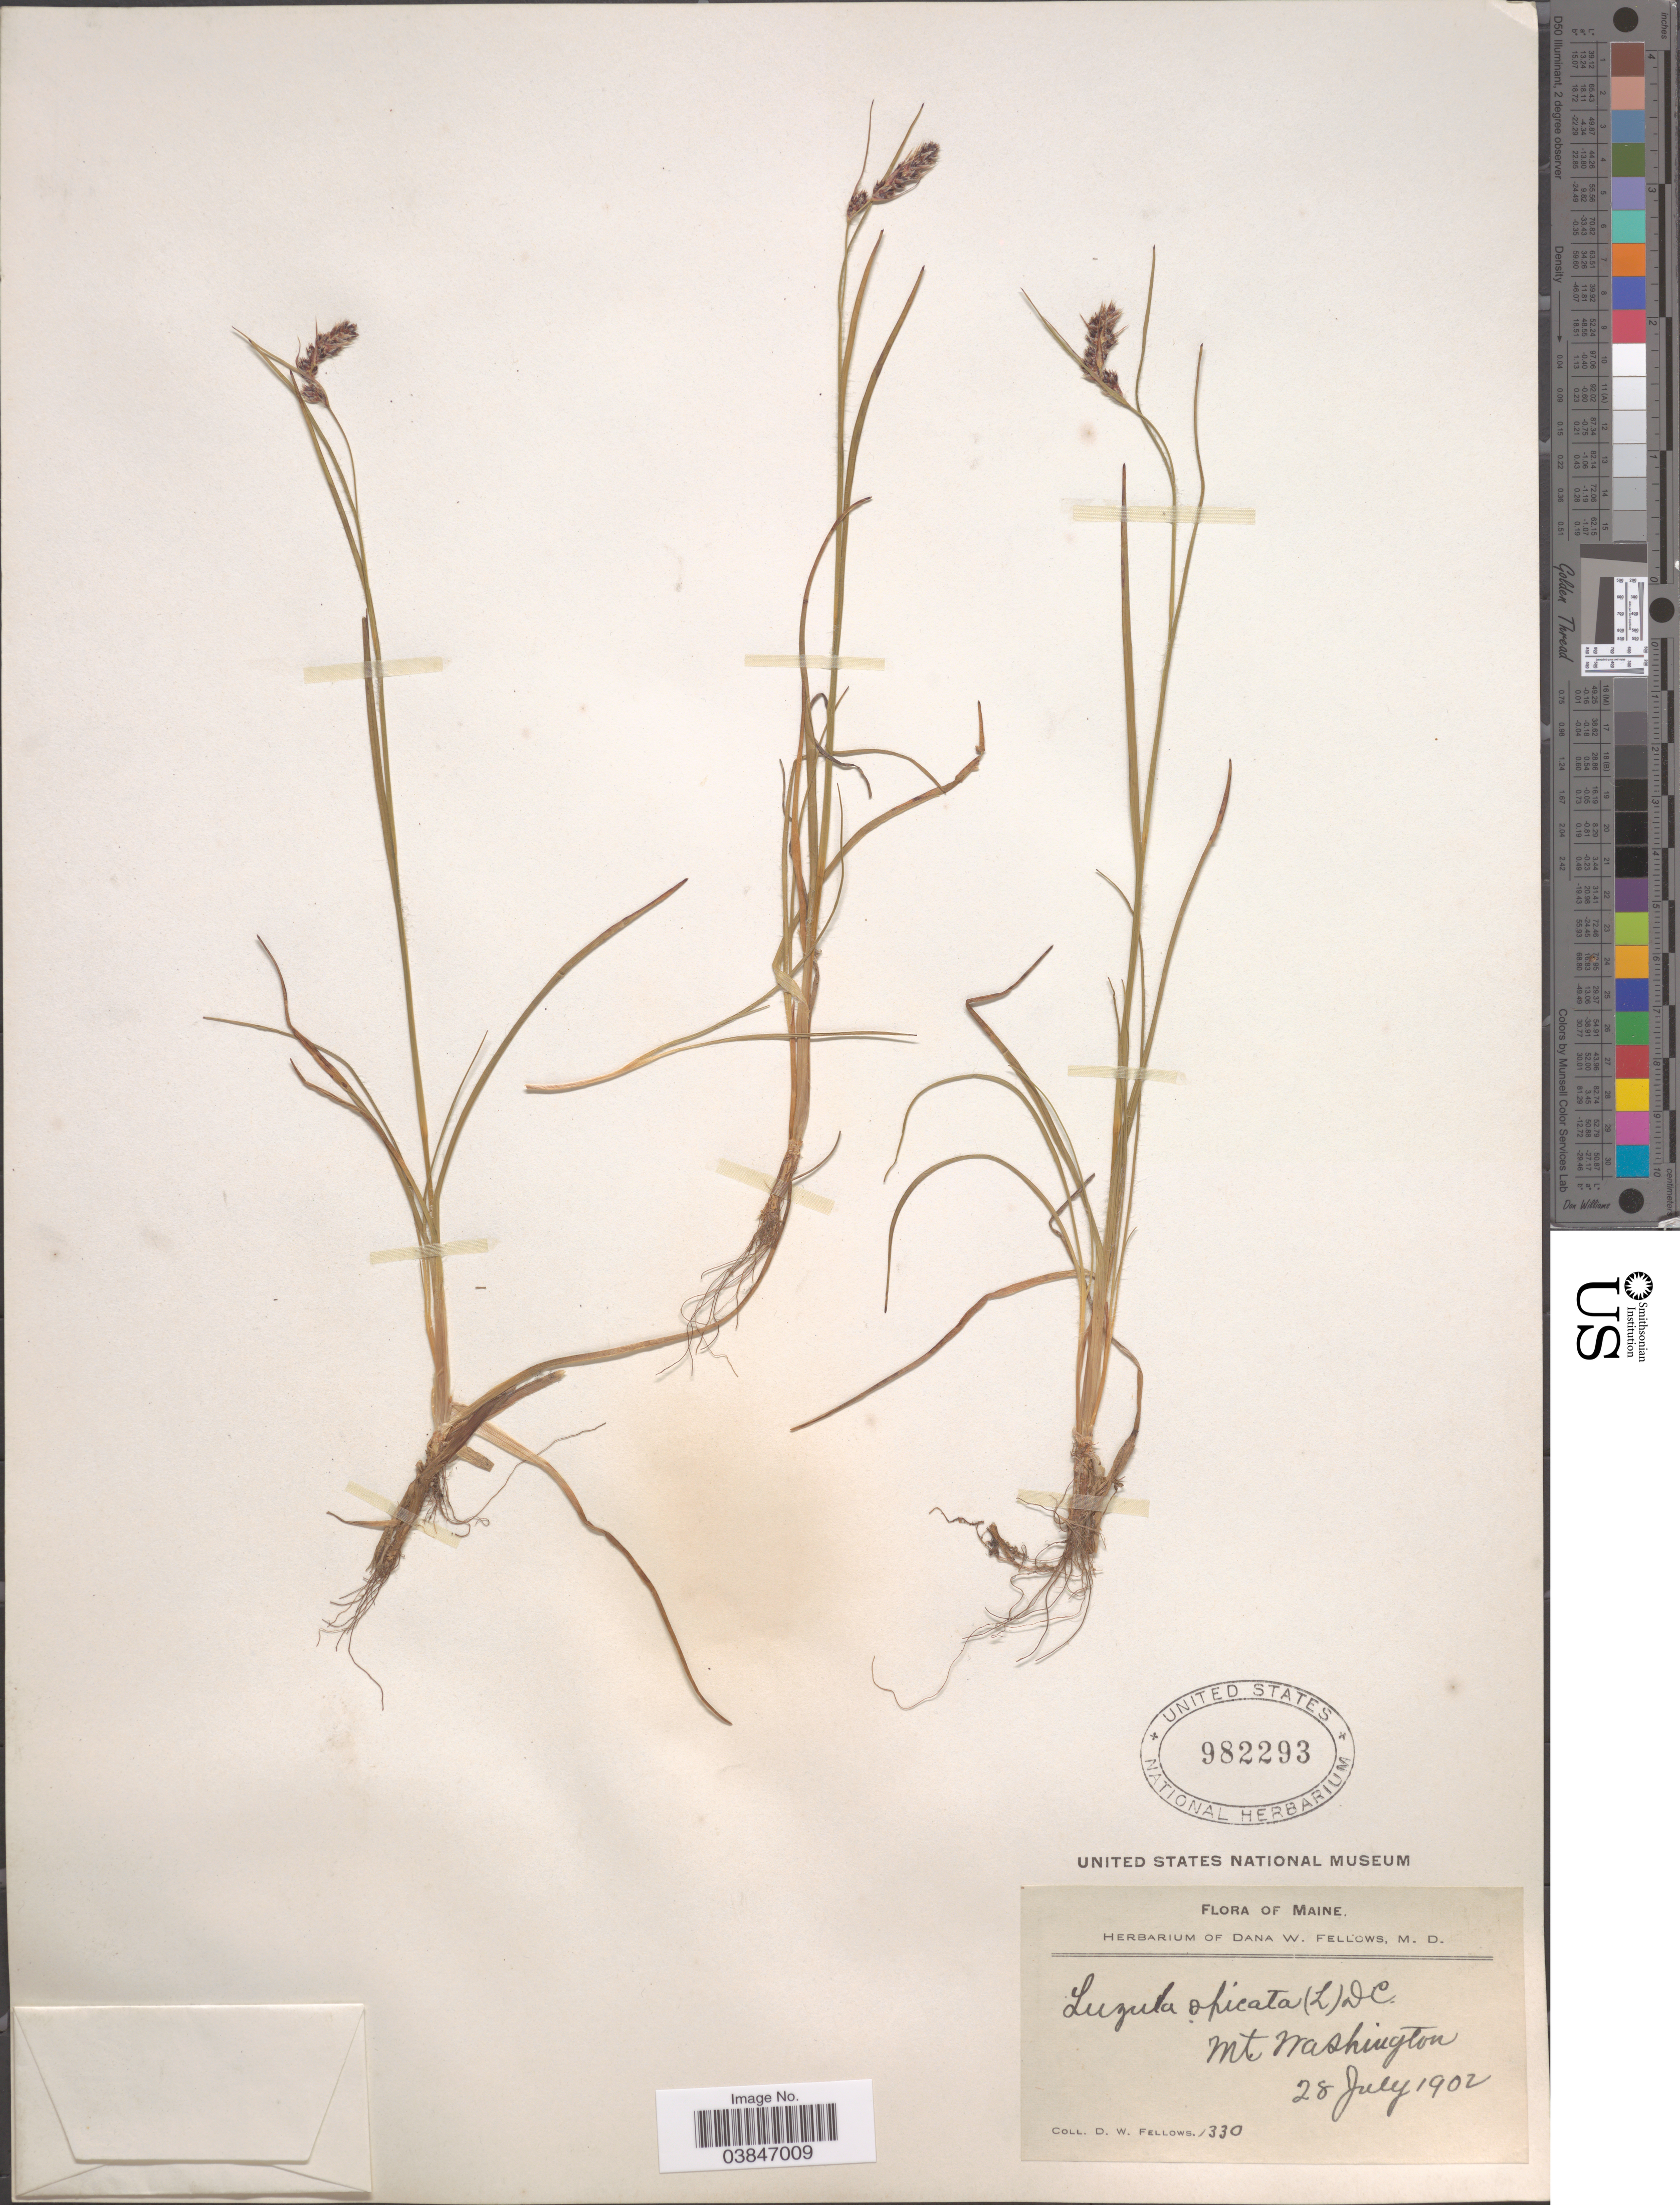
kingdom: Plantae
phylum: Tracheophyta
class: Liliopsida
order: Poales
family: Juncaceae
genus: Luzula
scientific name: Luzula spicata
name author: (L.) DC.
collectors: D. W. Fellows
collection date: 1902-07-28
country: United States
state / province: Maine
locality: Mt. Washington.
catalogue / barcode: US 982293